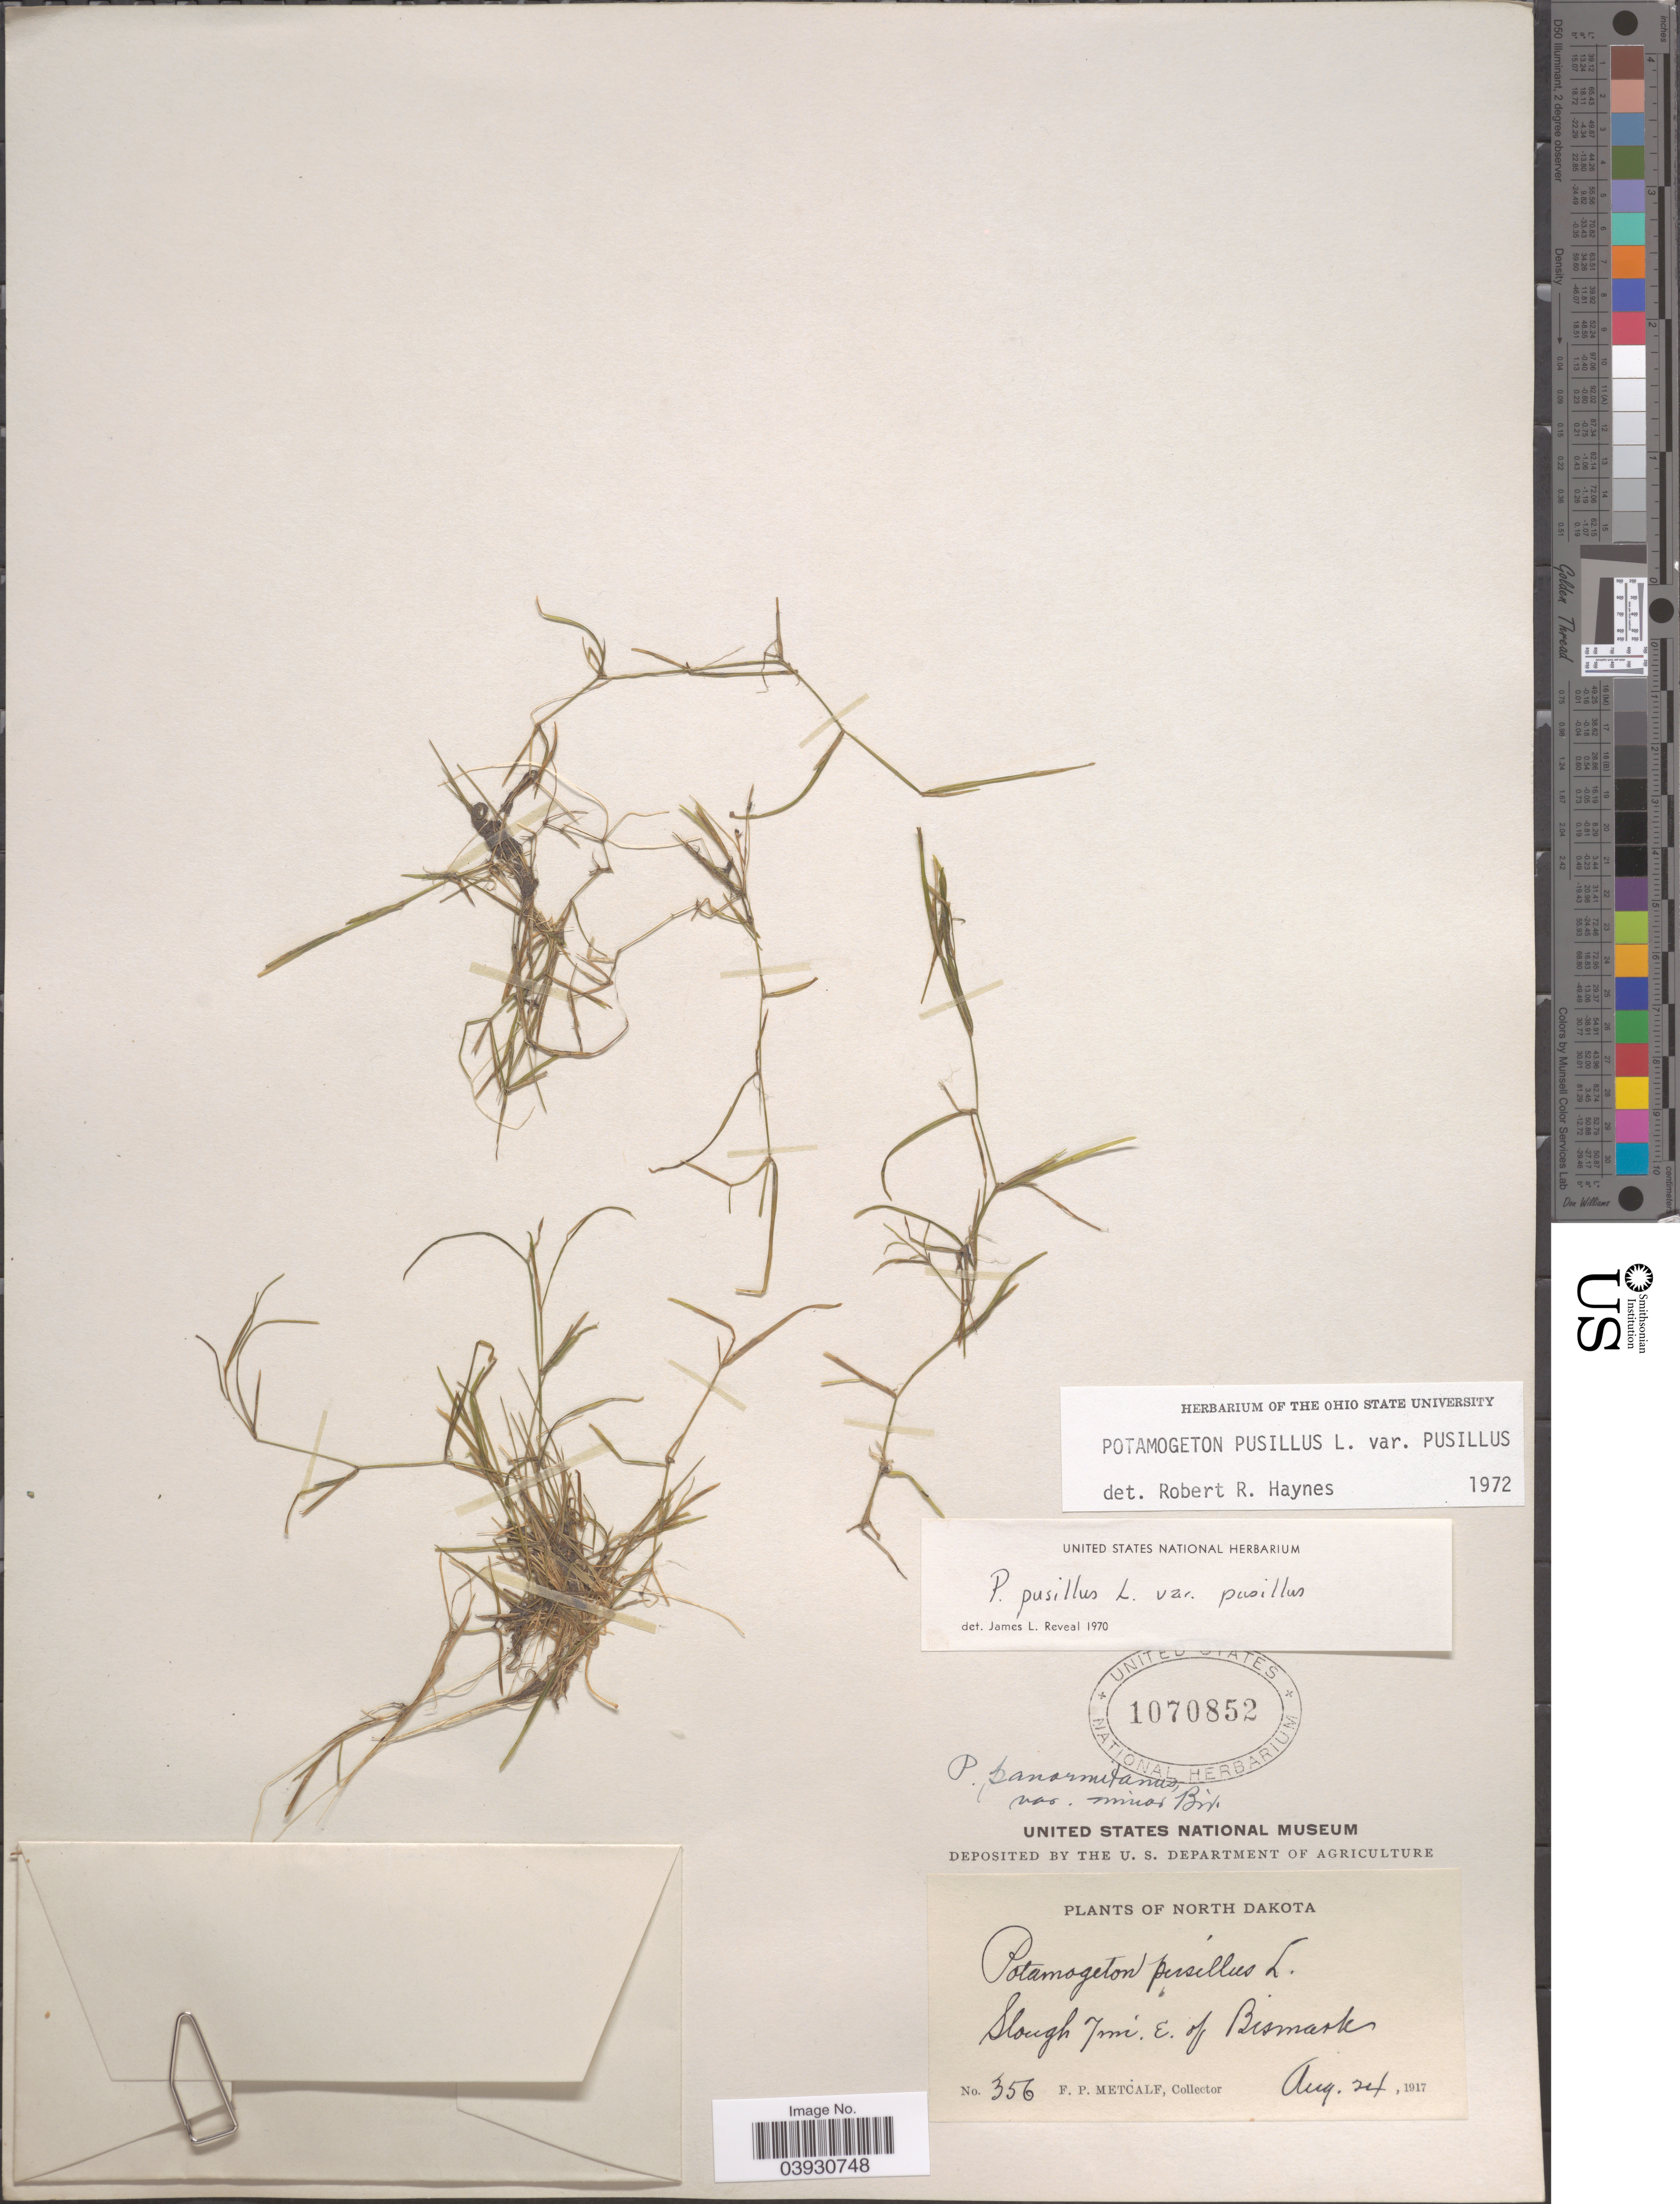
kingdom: Plantae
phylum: Tracheophyta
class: Liliopsida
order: Alismatales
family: Potamogetonaceae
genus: Potamogeton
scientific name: Potamogeton pusillus var. pusillus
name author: L.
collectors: F. Metcalf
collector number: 356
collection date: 1917-08-24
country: United States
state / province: North Dakota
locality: Slough 7 mi. E. of Bismark.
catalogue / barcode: US 1070852